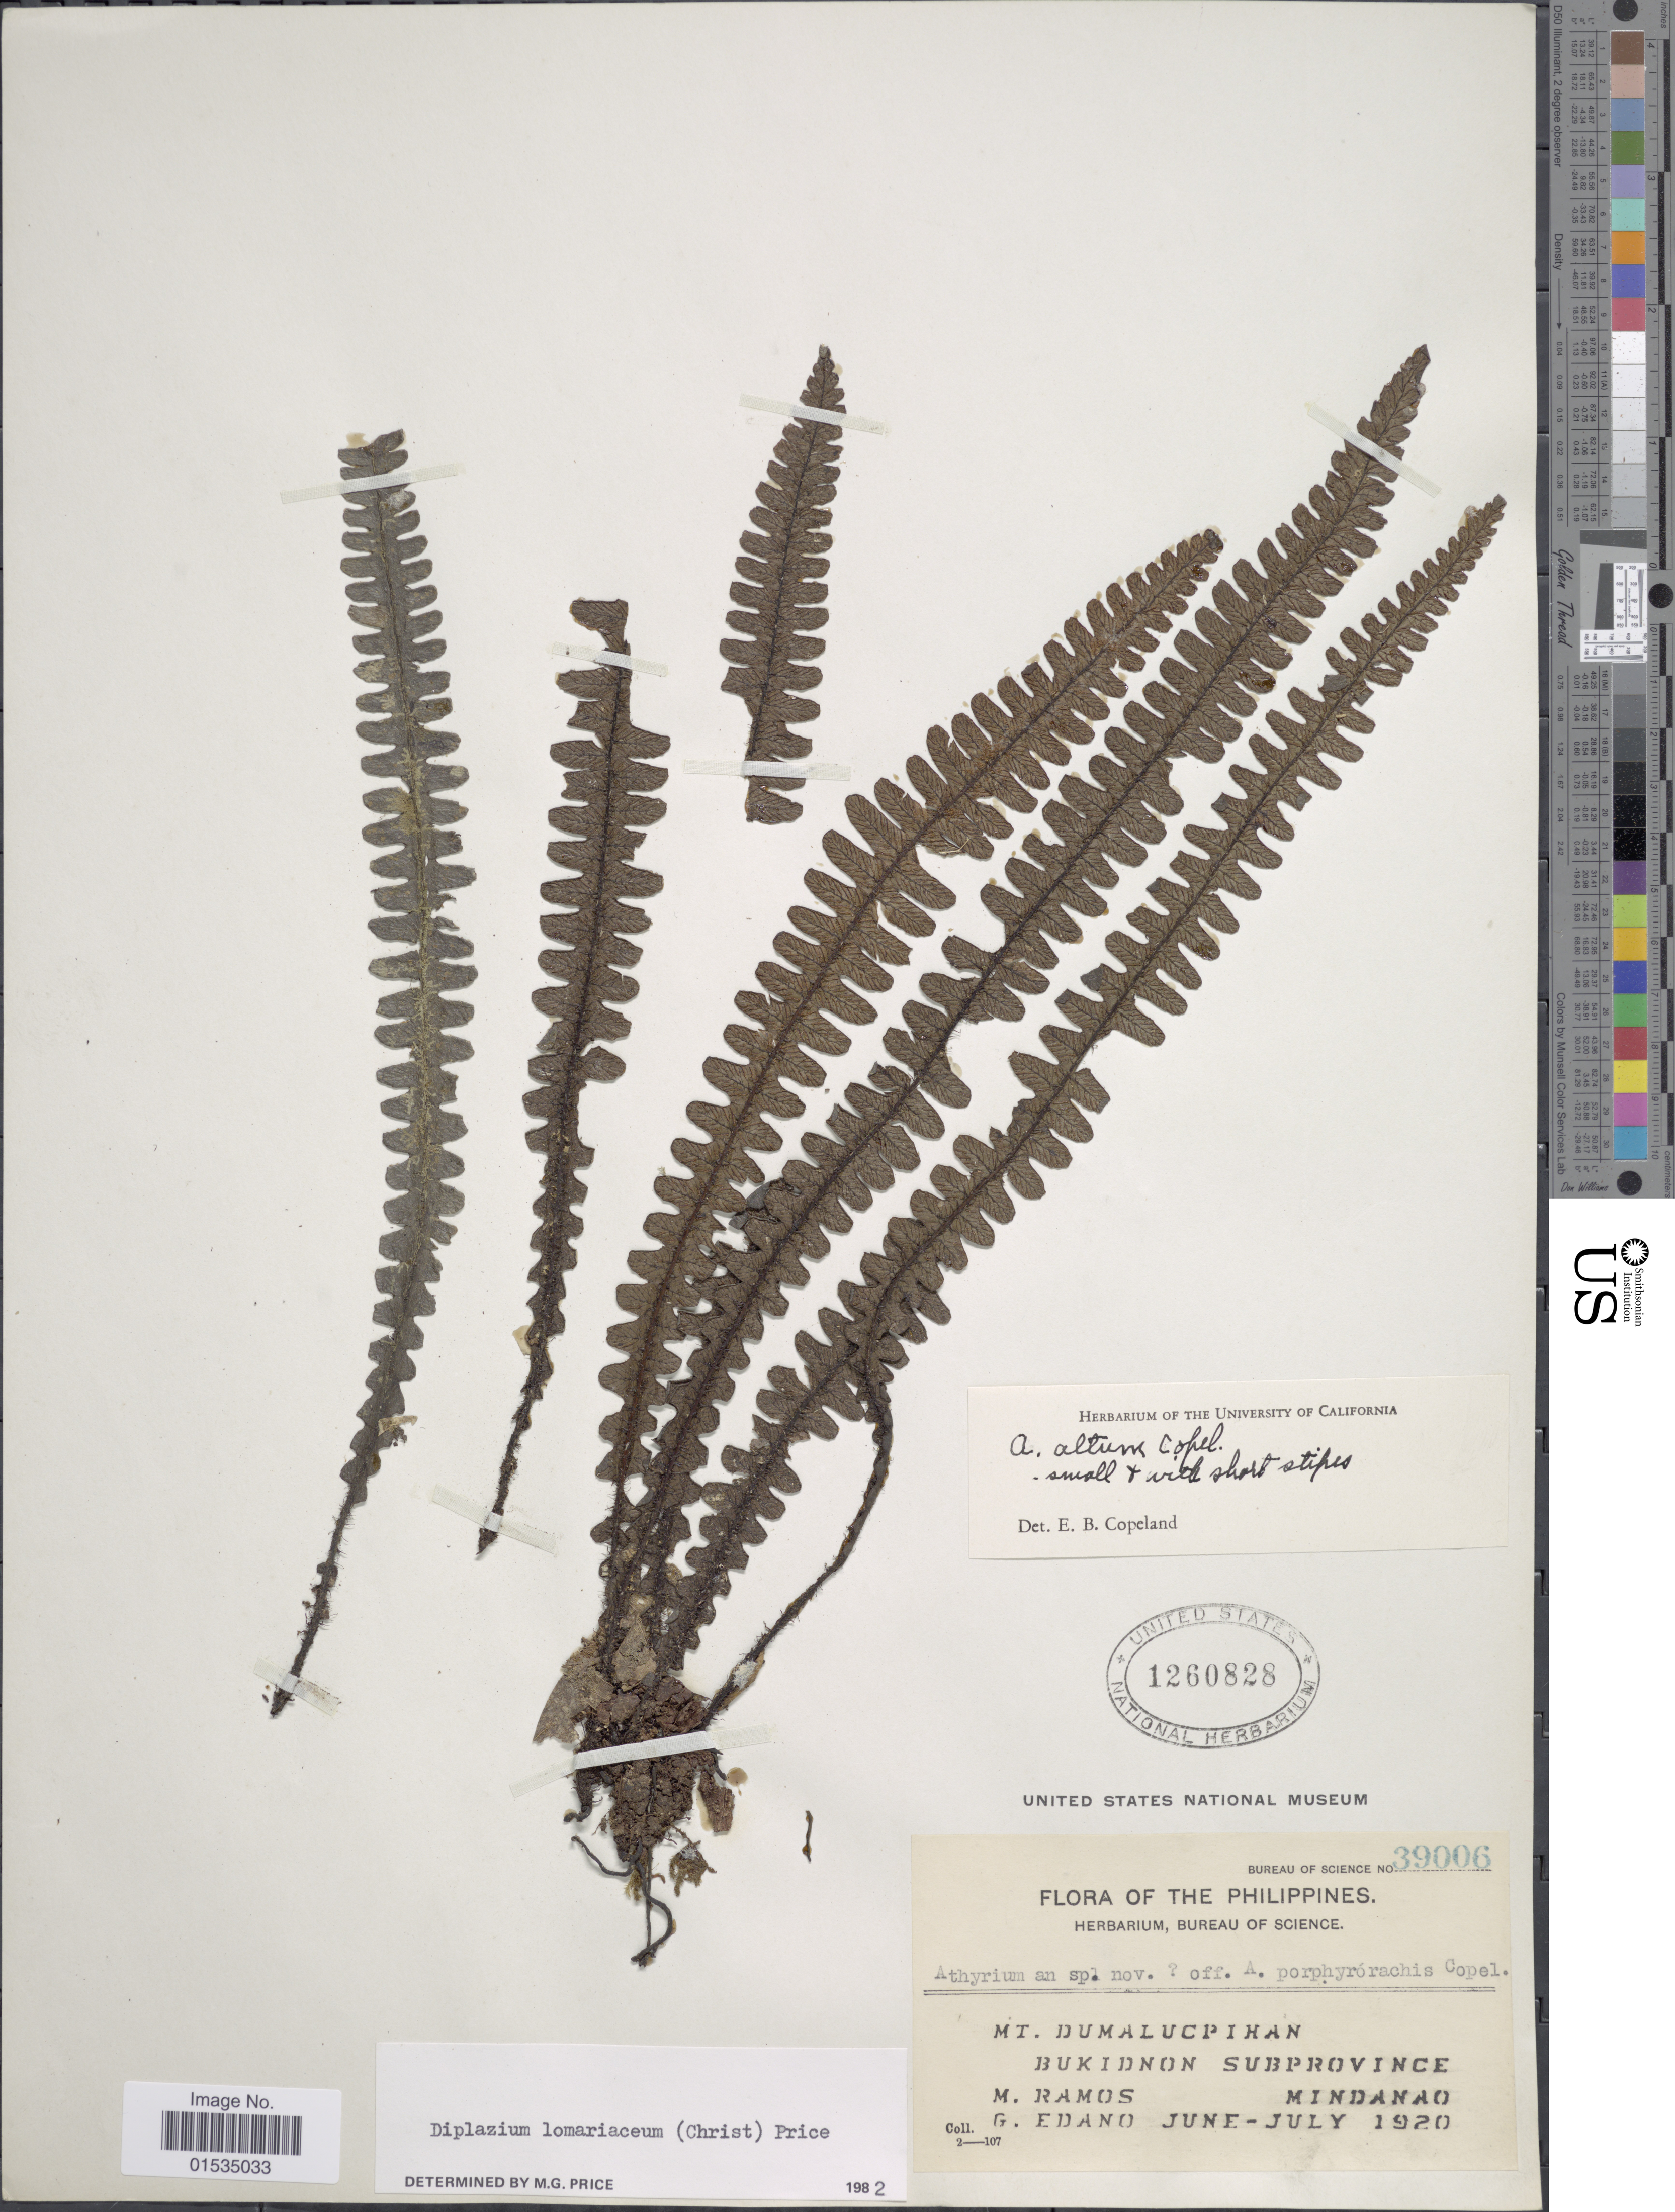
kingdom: Plantae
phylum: Tracheophyta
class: Polypodiopsida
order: Polypodiales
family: Athyriaceae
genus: Diplazium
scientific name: Diplazium lomariaceum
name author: (Christ) M.G. Price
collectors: M. Ramos & G. Edaño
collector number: Bureau of Science 39006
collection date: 1920-06/1920-07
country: Philippines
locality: Mt. Dumalacpihan, Bukidnon Subprovince, Mindanao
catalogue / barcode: US 1260828